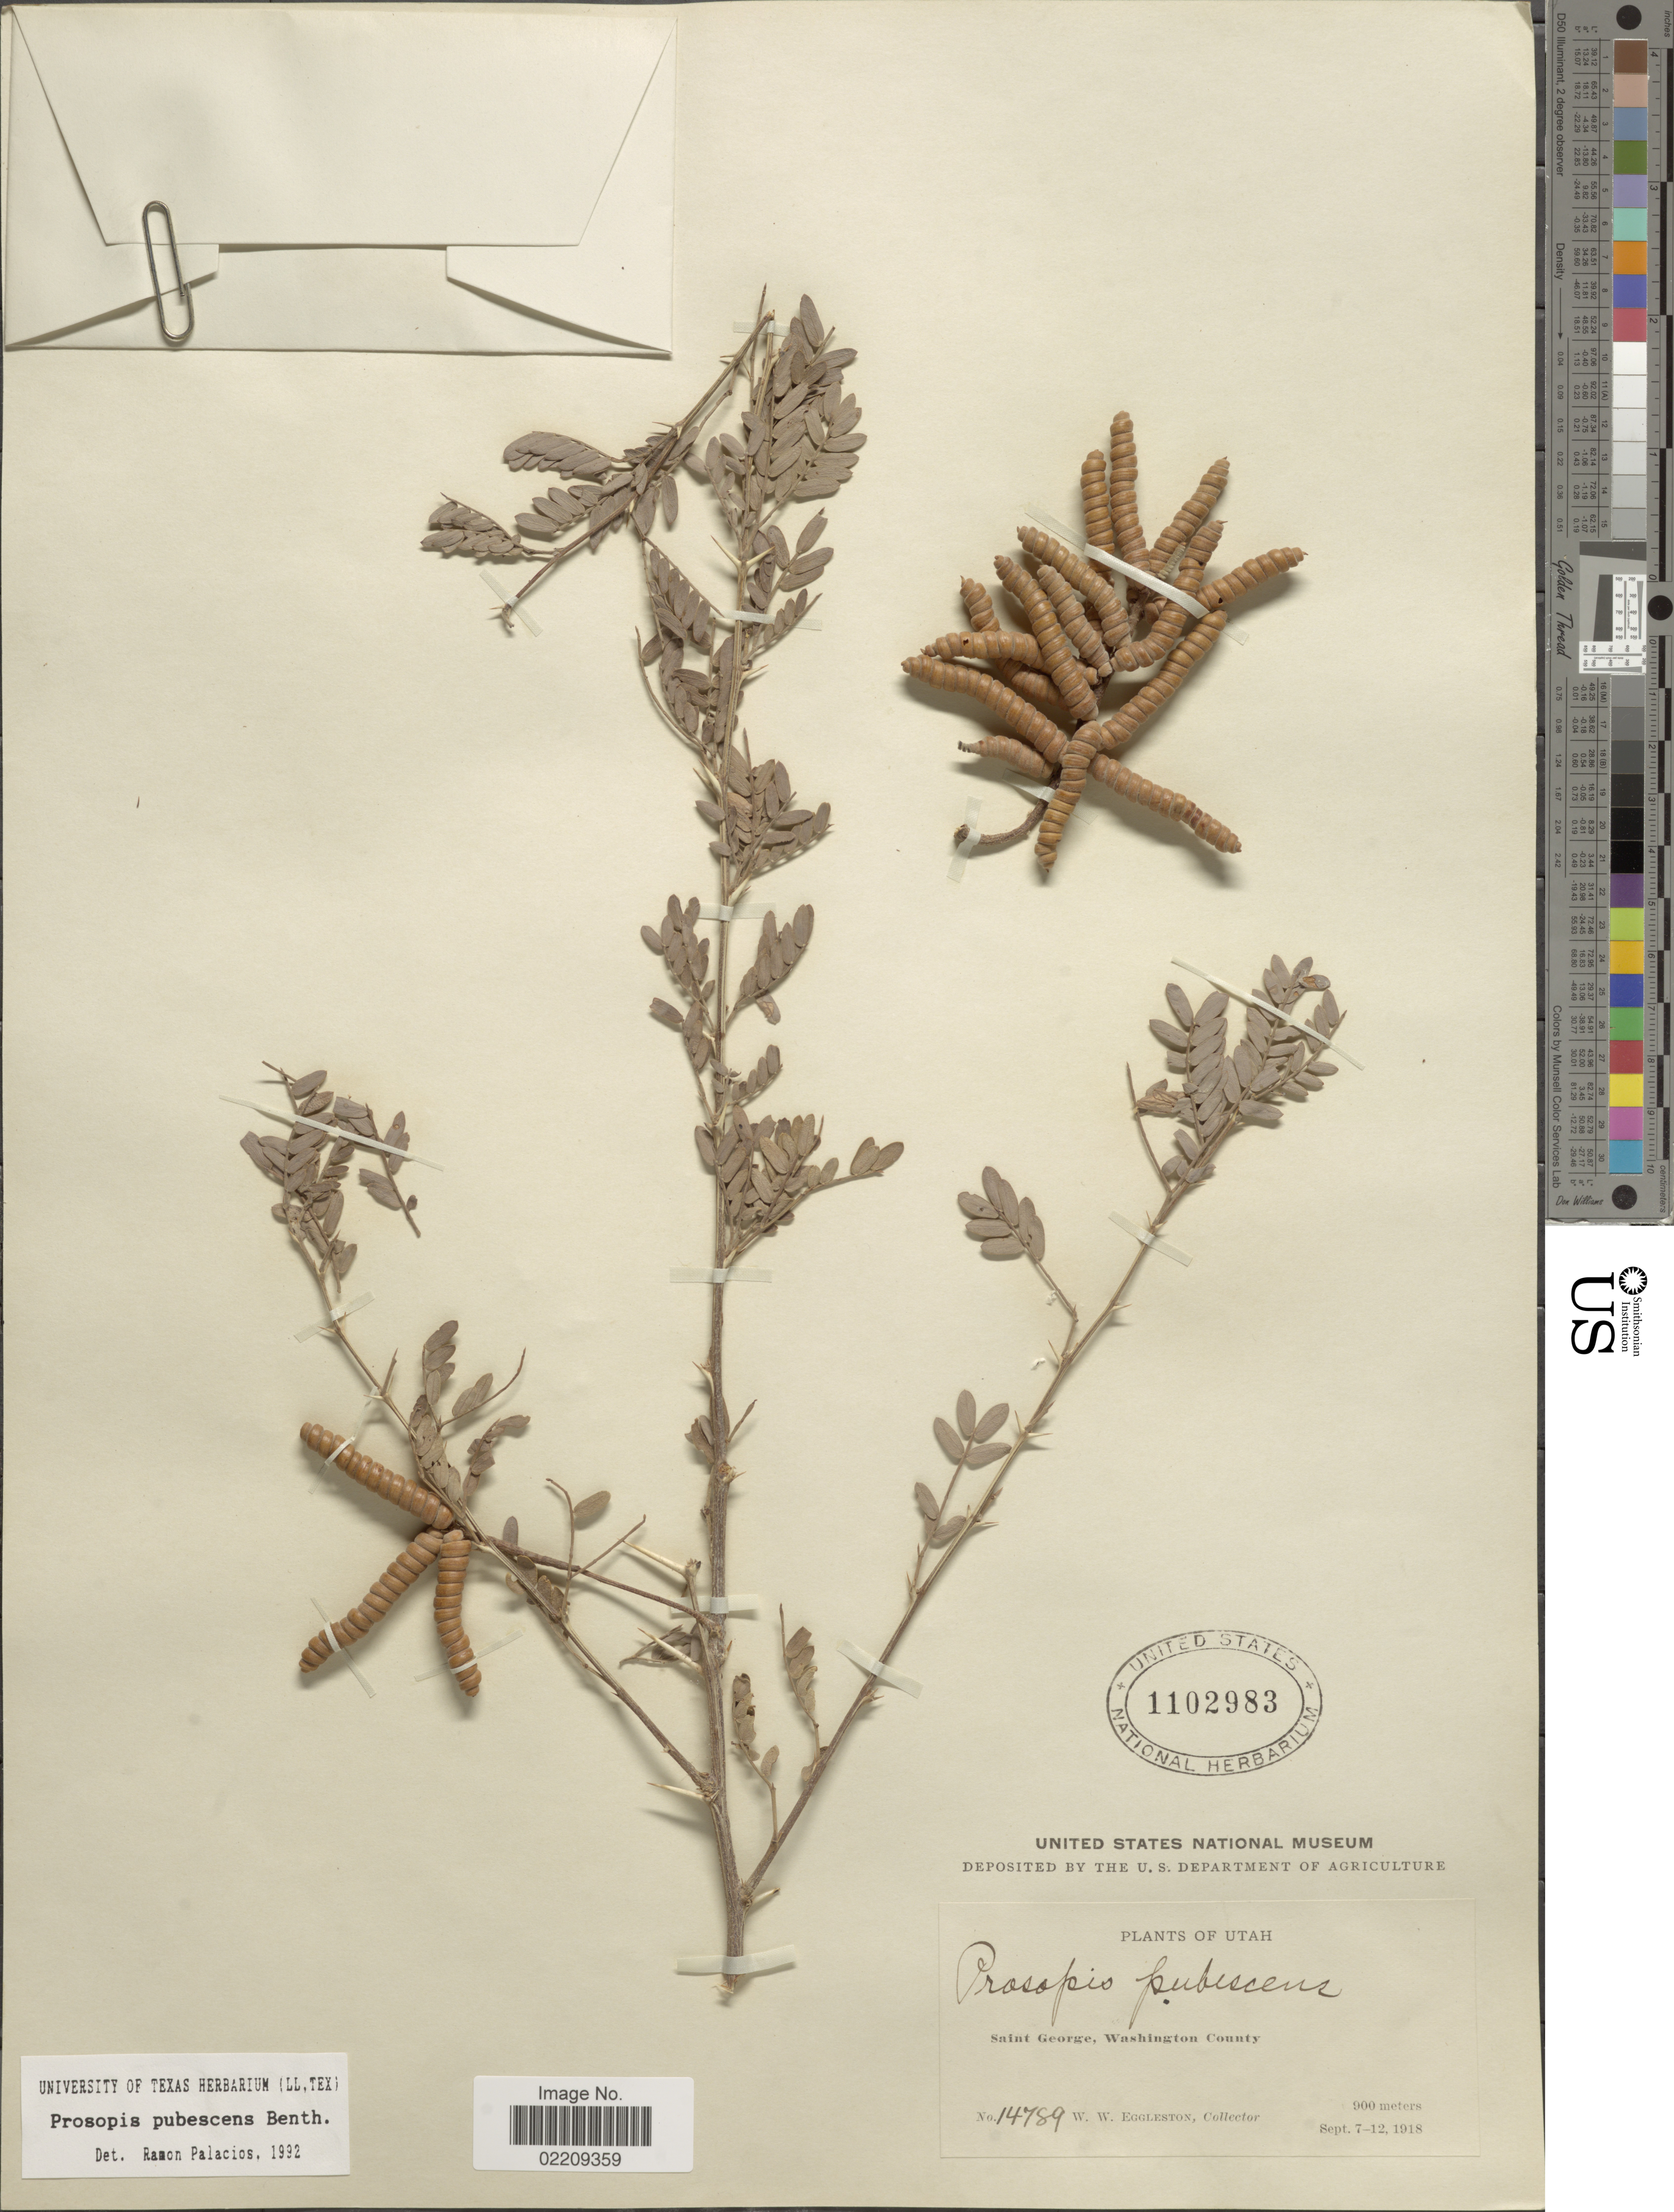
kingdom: Plantae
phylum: Tracheophyta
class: Magnoliopsida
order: Fabales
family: Fabaceae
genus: Strombocarpa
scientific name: Strombocarpa pubescens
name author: (Benth.) A. Gray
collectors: W. W. Eggleston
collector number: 14789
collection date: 1918-09-07/1918-09-12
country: United States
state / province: Utah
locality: Saint George, Washington County.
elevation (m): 900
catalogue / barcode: US 1102983